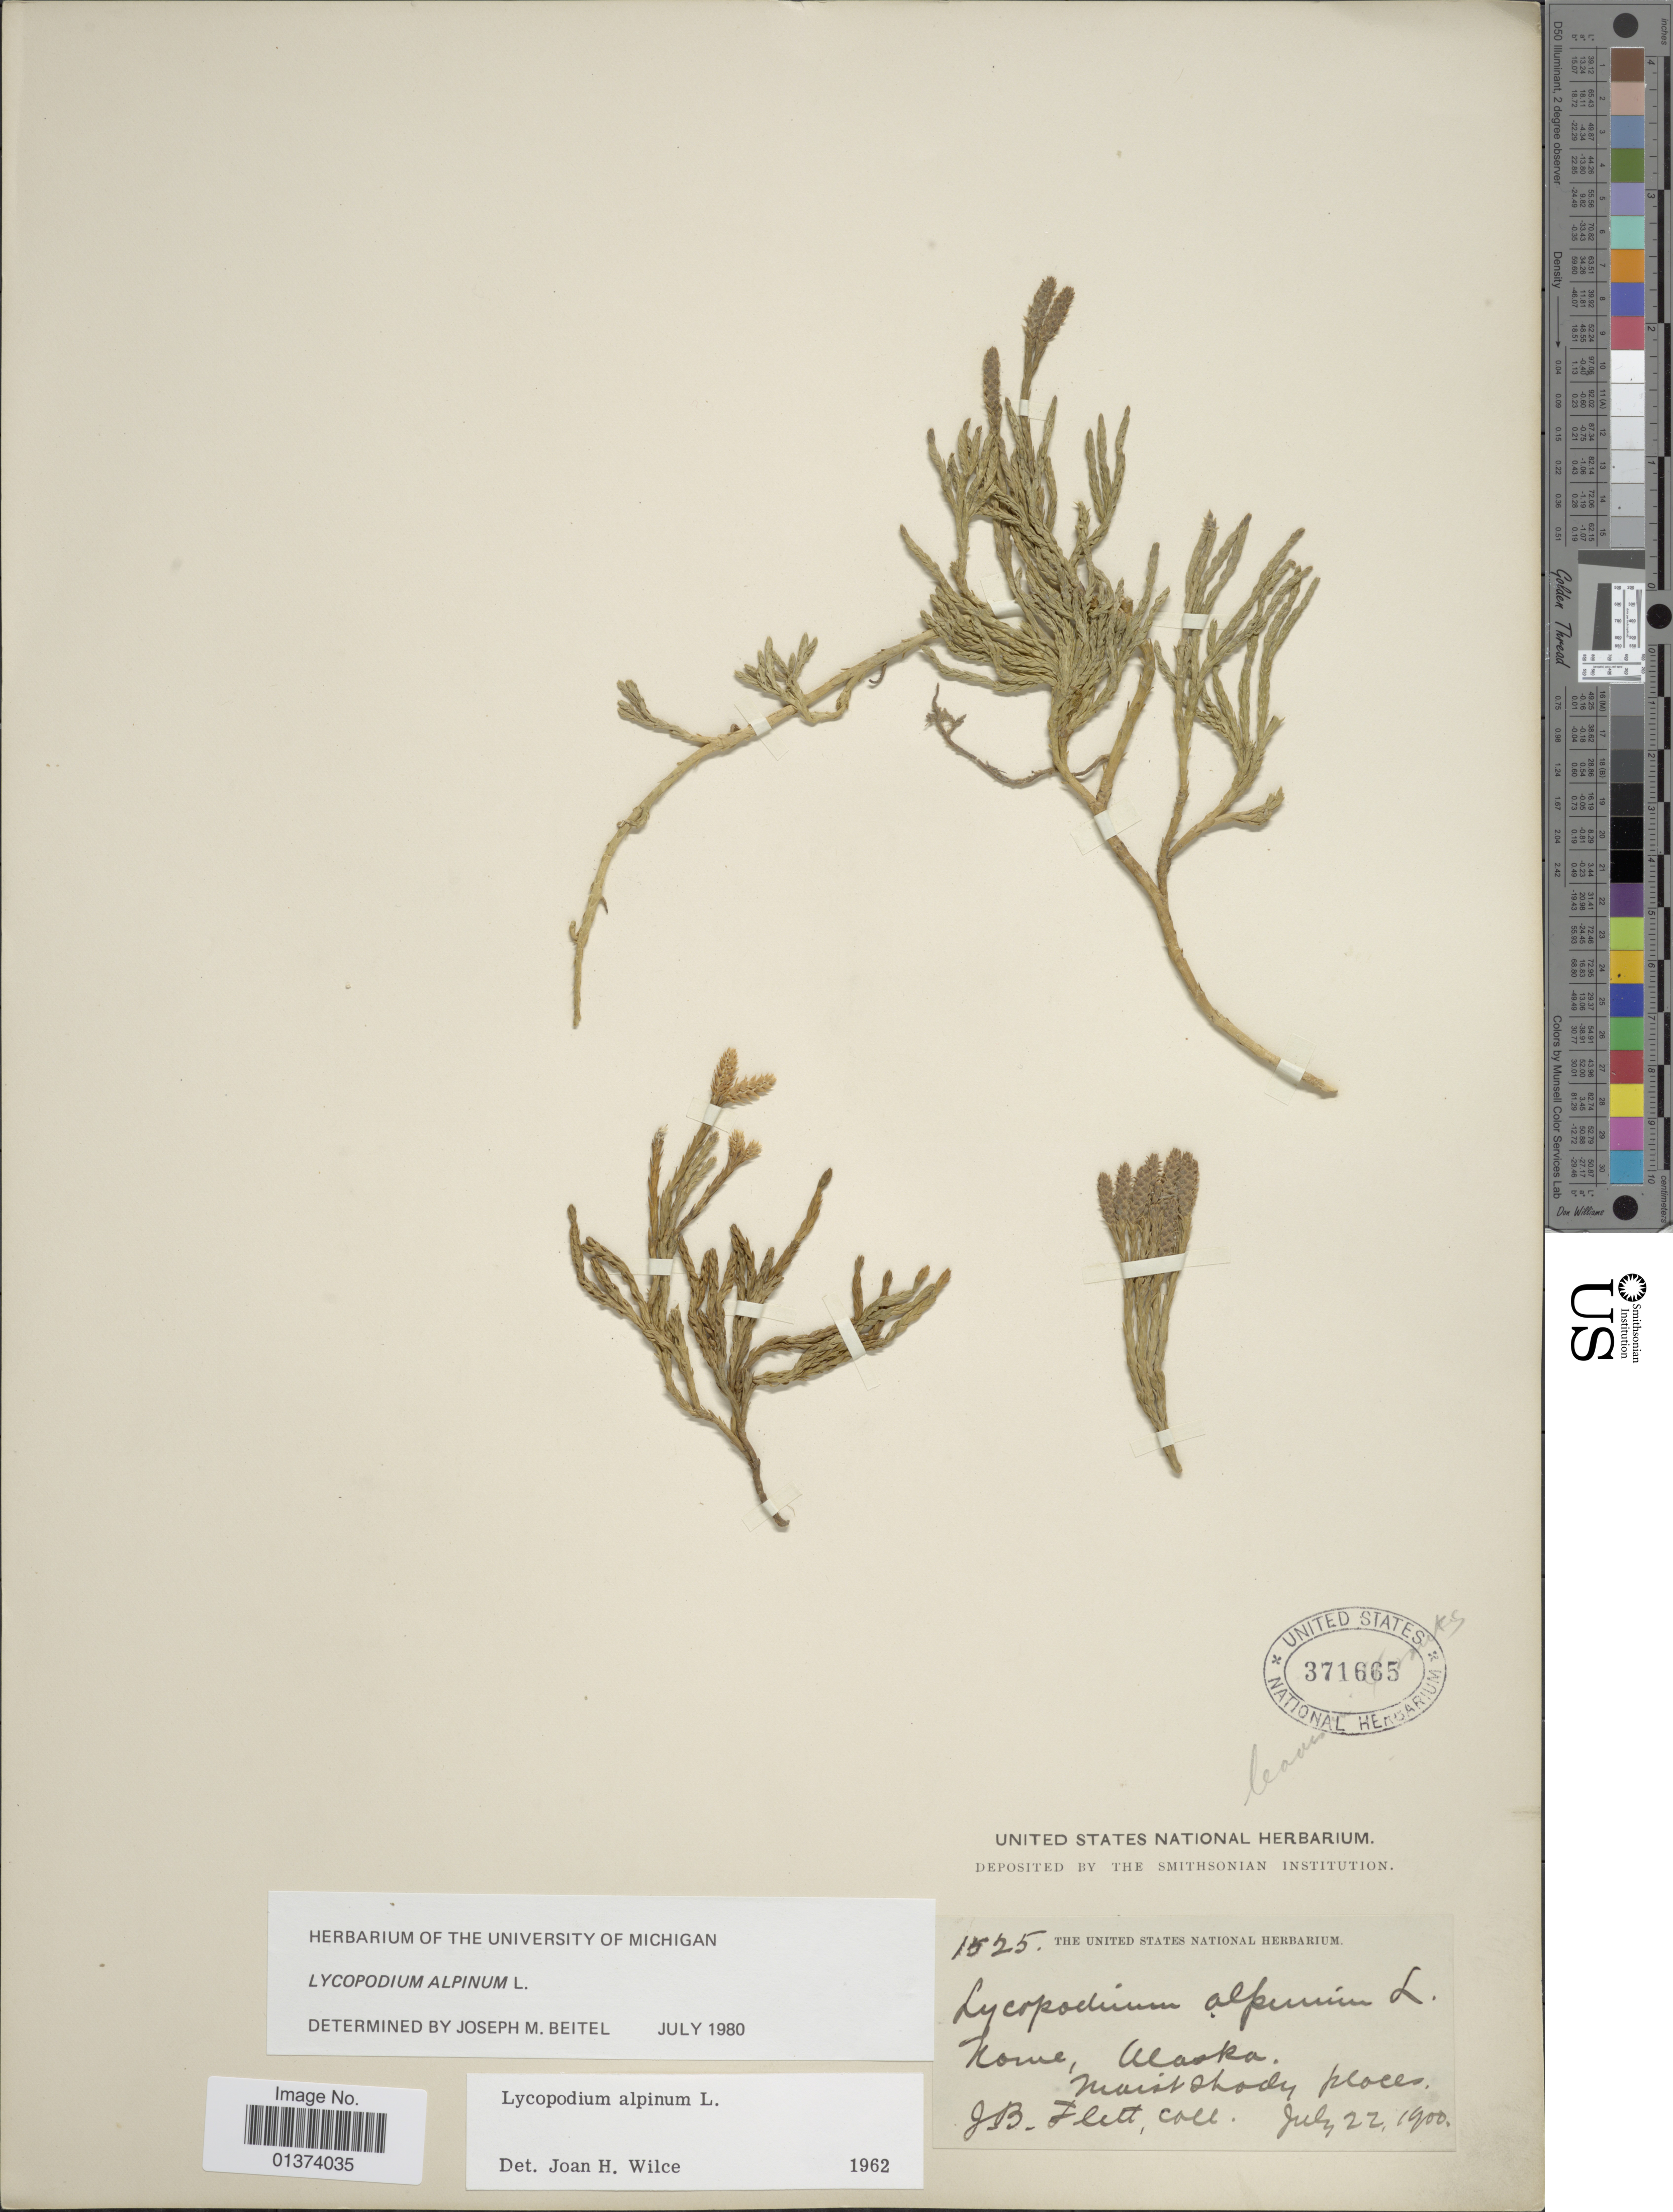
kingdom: Plantae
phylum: Tracheophyta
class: Lycopodiopsida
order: Lycopodiales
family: Lycopodiaceae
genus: Diphasiastrum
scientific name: Diphasiastrum alpinum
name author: (L.) Holub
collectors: J. Flett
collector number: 1525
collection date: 1900-07-22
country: United States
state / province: Alaska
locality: Nome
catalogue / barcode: US 371645